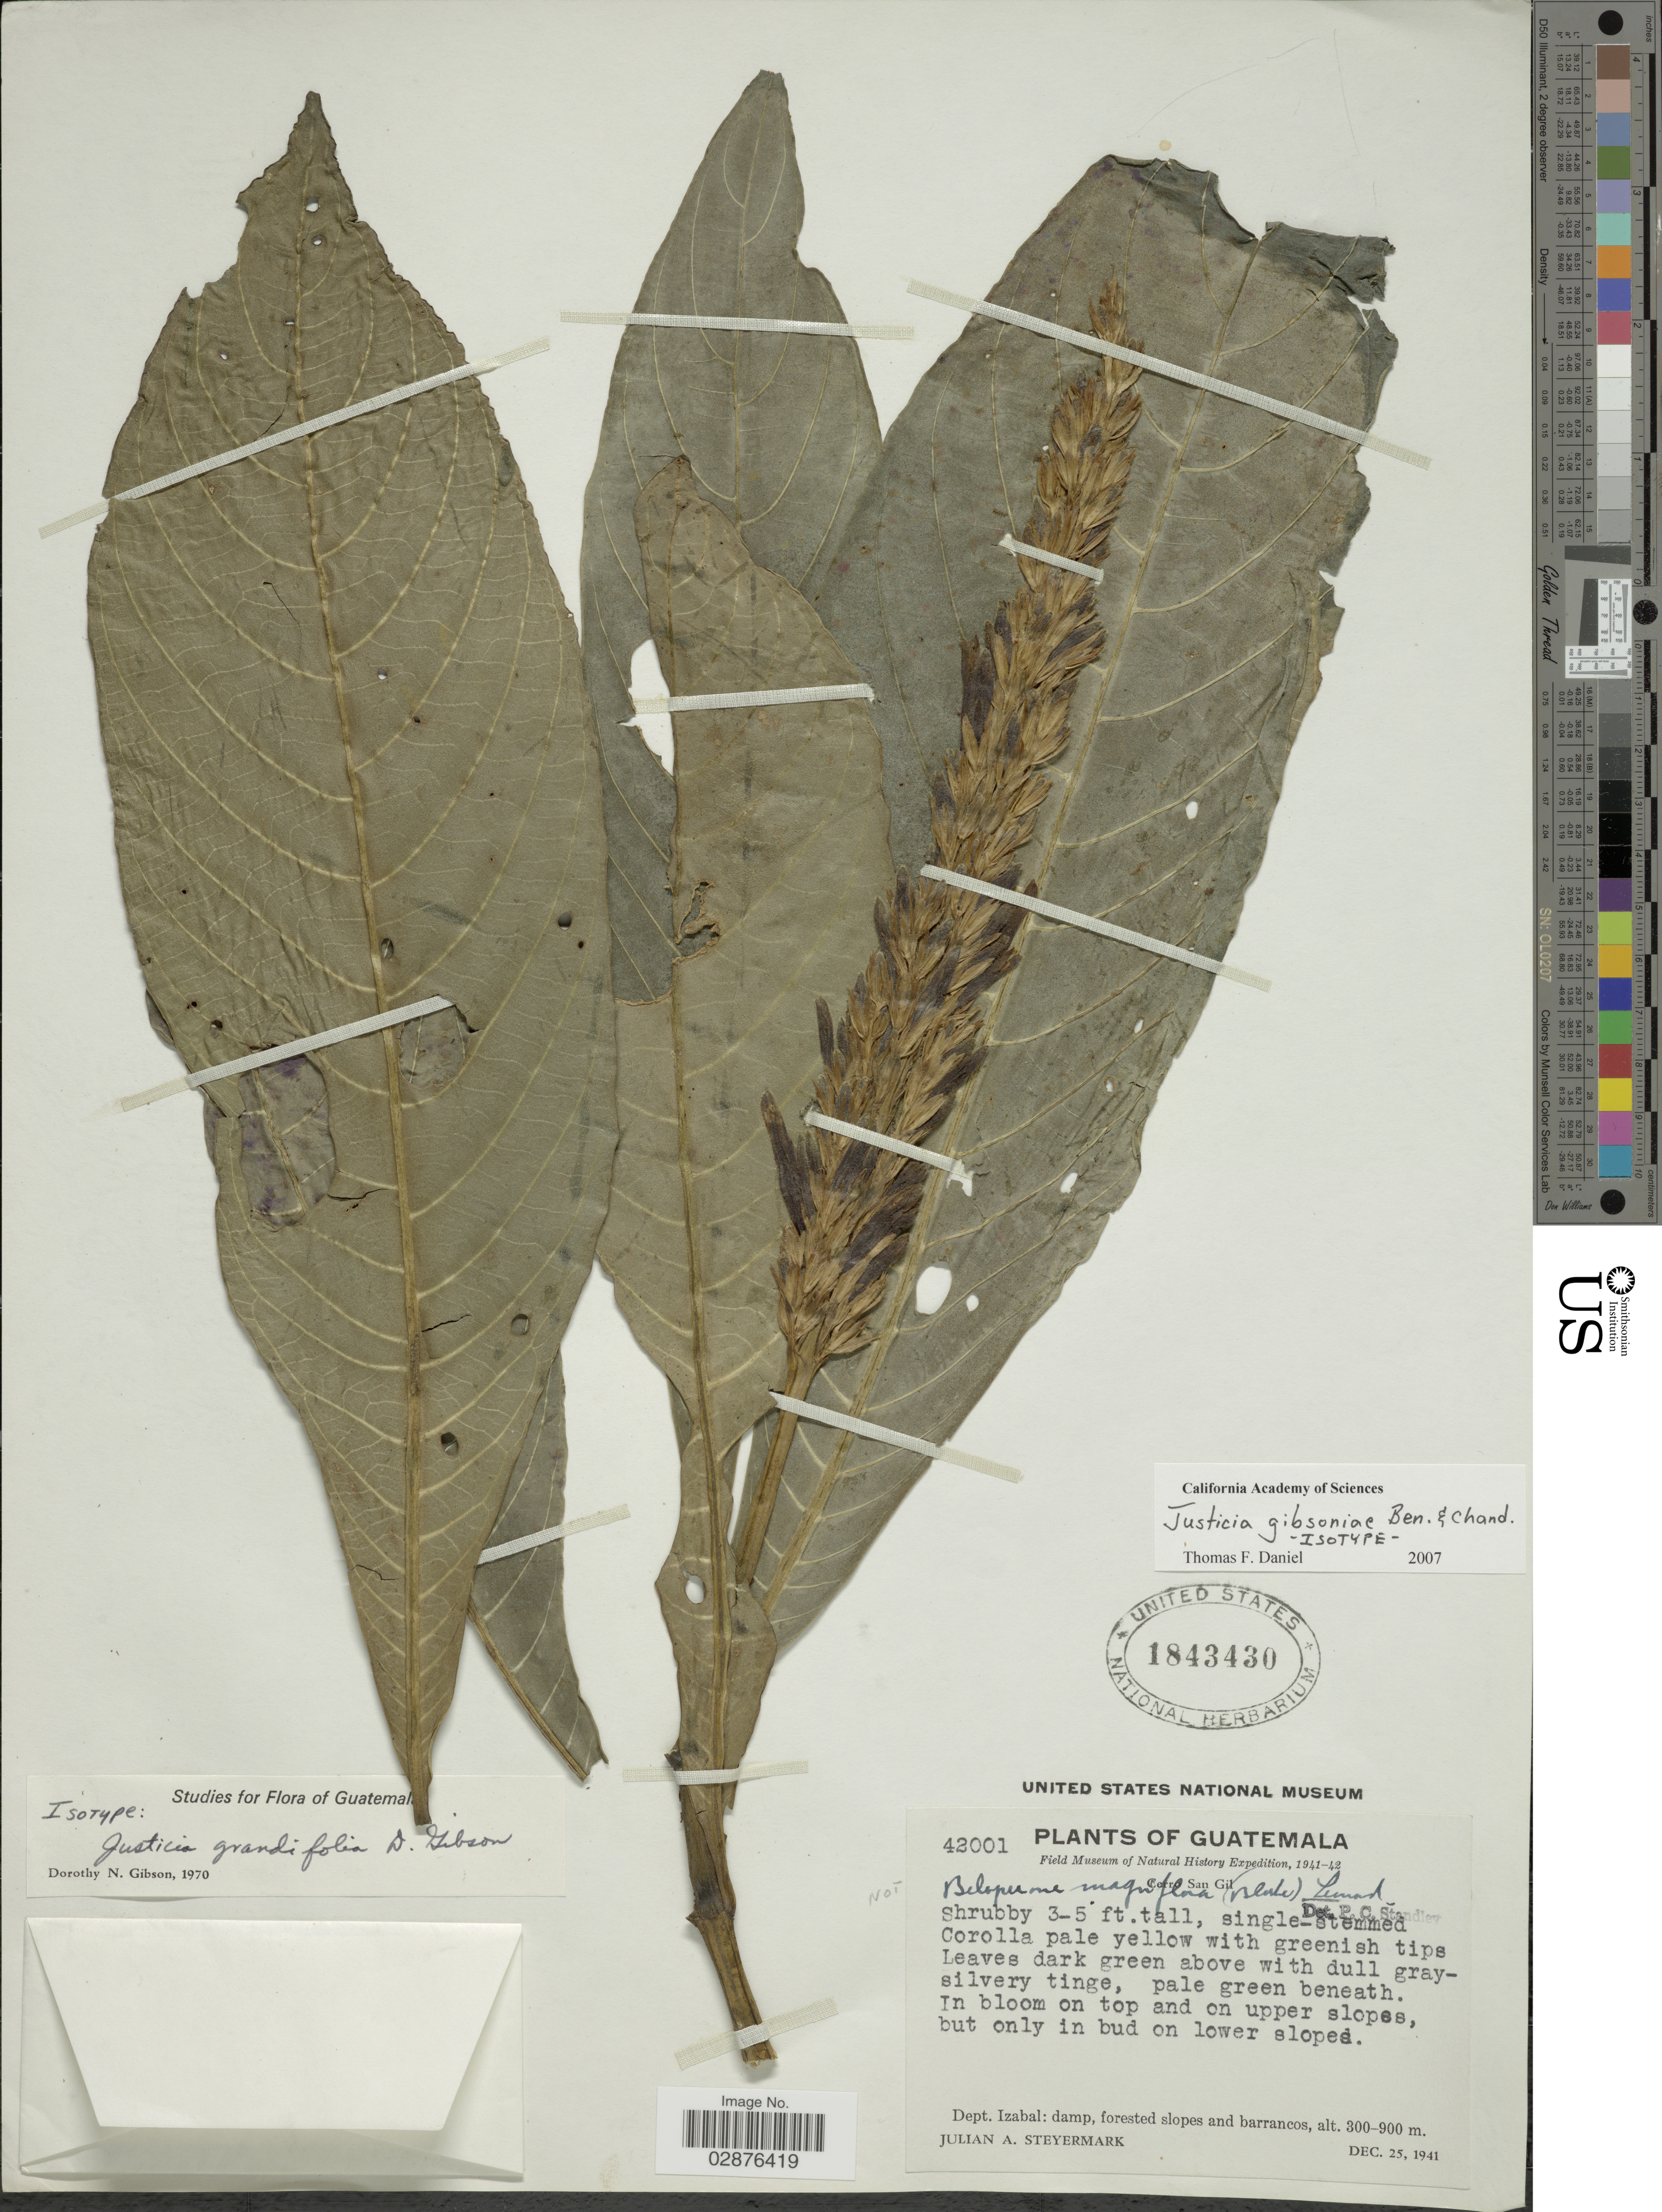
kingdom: Plantae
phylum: Tracheophyta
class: Magnoliopsida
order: Lamiales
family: Acanthaceae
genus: Justicia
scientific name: Justicia grandifolia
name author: T. Anderson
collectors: J. Steyermark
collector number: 42001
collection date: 1941-12-25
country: Guatemala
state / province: Izabal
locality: Dept. Izabal.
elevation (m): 300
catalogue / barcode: US 1843430